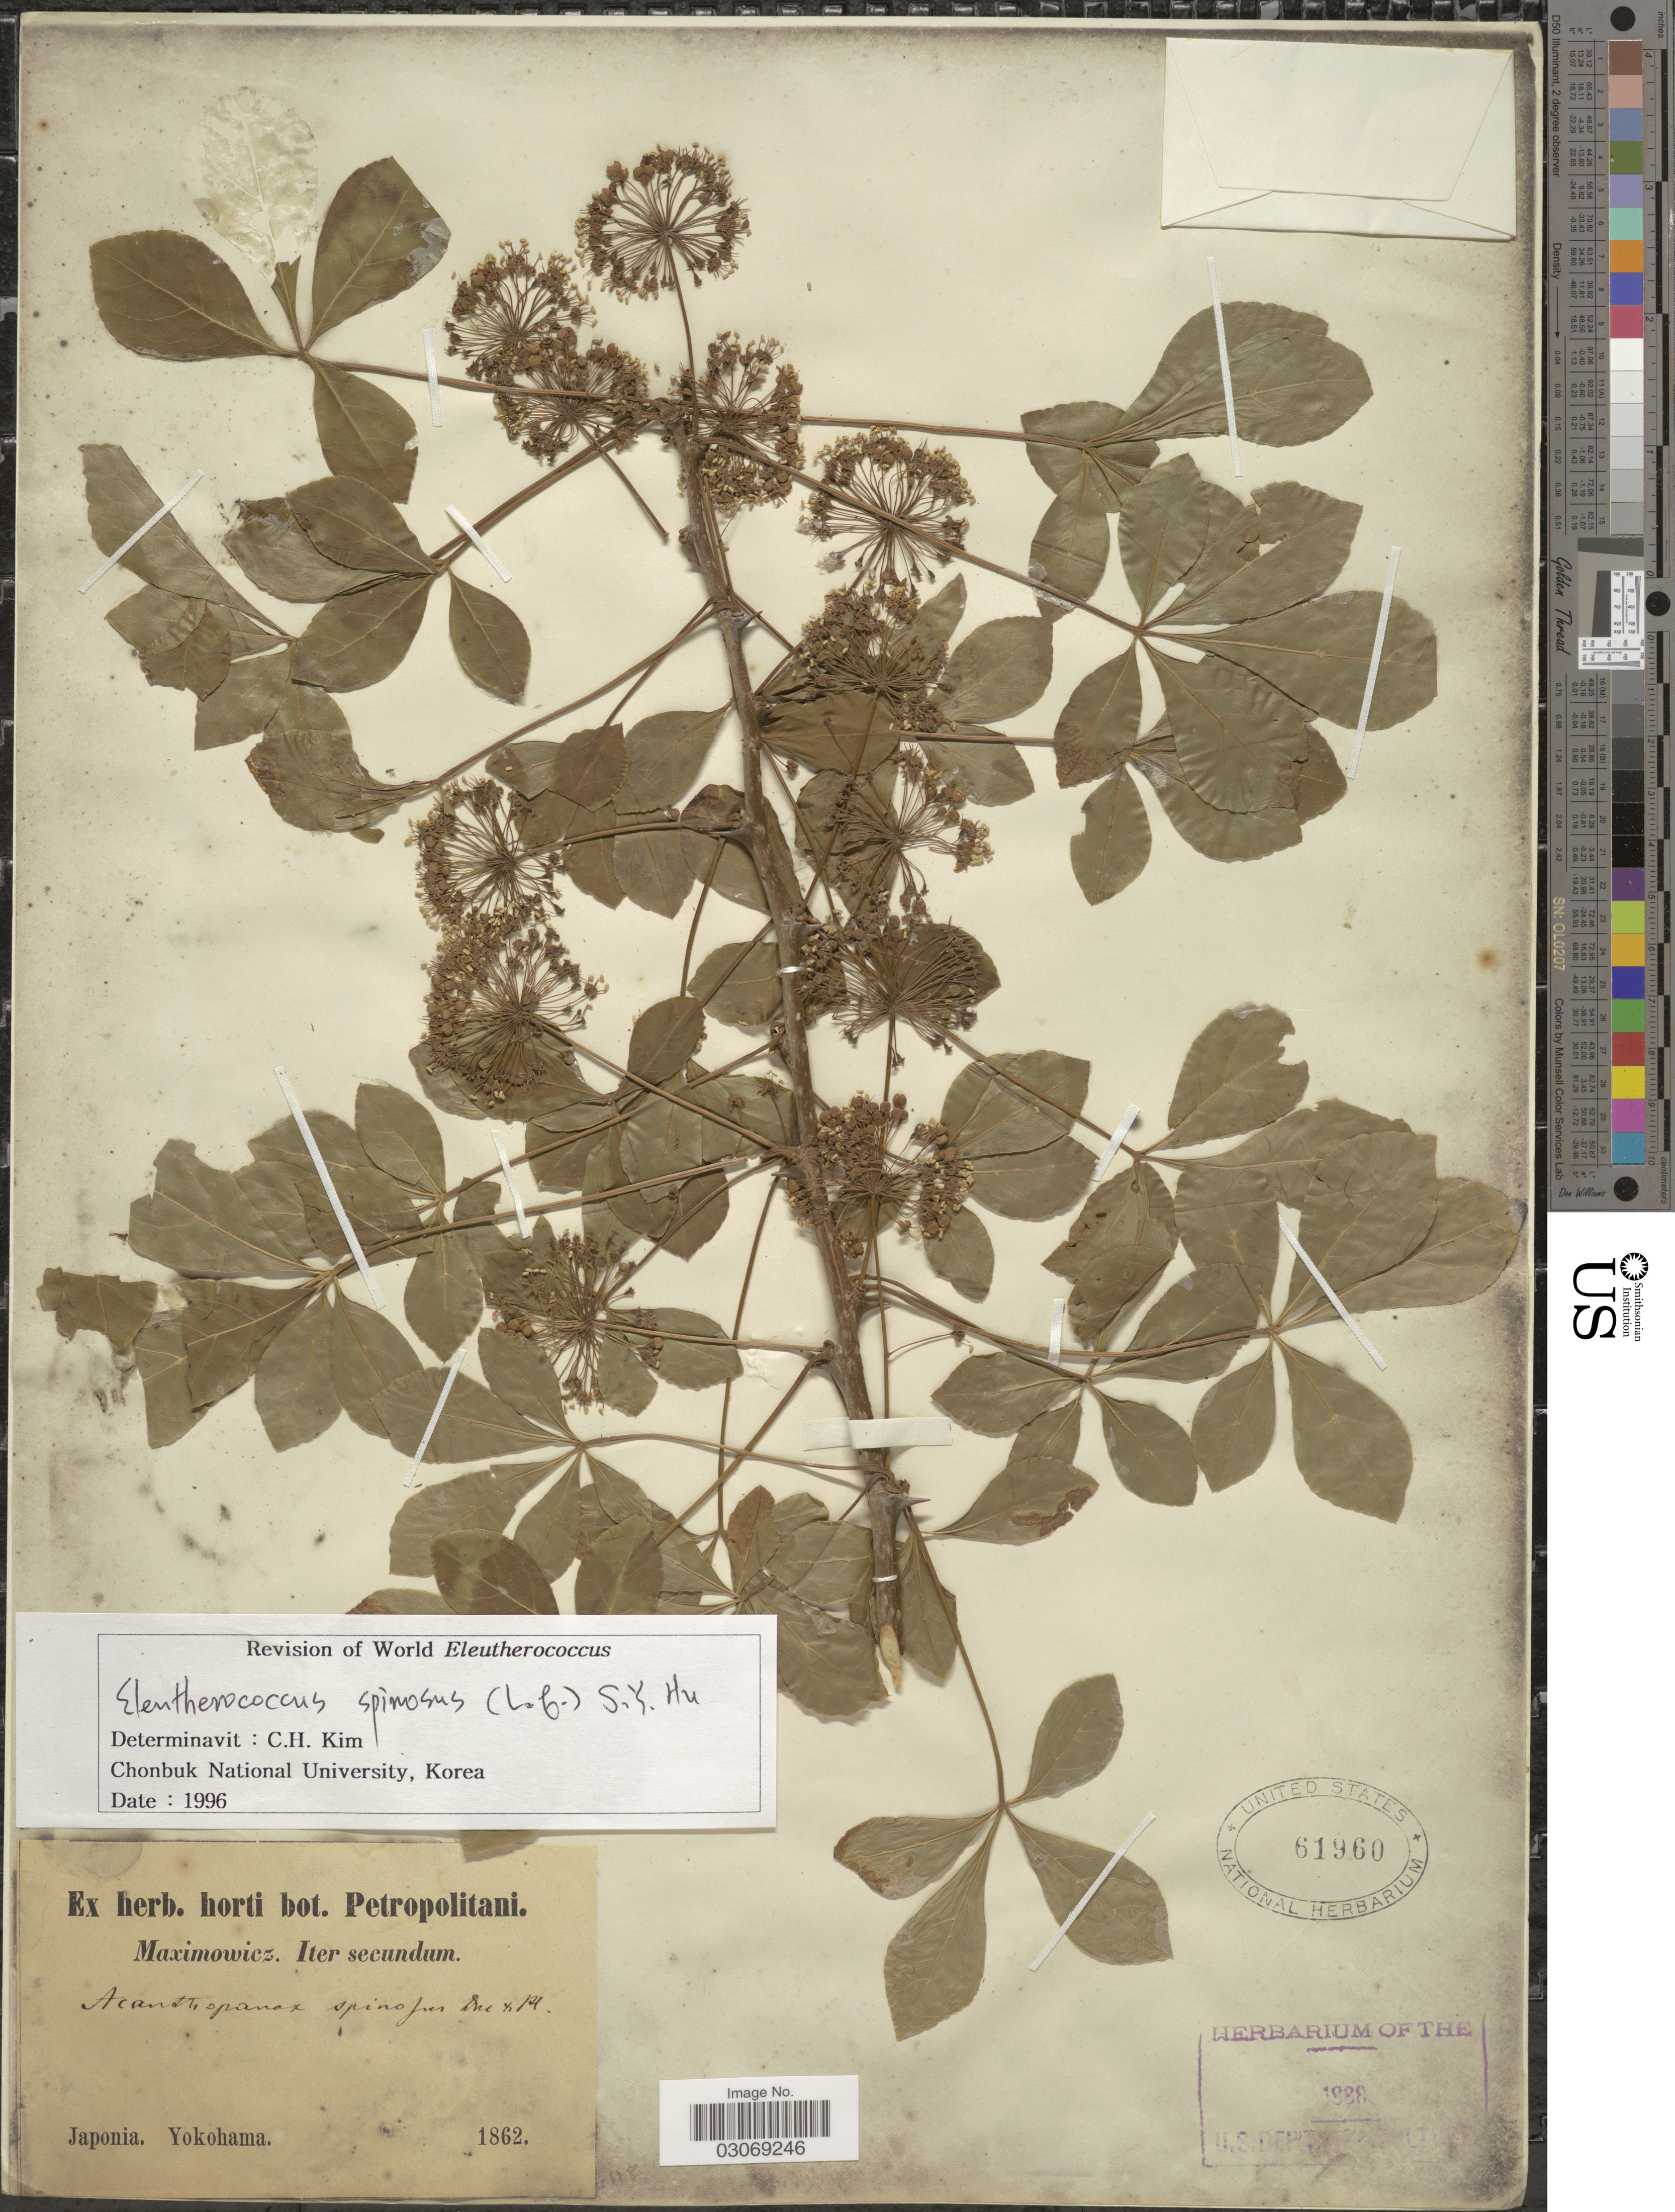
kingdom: Plantae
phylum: Tracheophyta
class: Magnoliopsida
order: Apiales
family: Araliaceae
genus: Eleutherococcus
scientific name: Eleutherococcus spinosus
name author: (L. f.) S.Y. Hu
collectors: Maximowicz, --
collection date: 1862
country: Japan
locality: Yokohama.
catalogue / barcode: US 61960